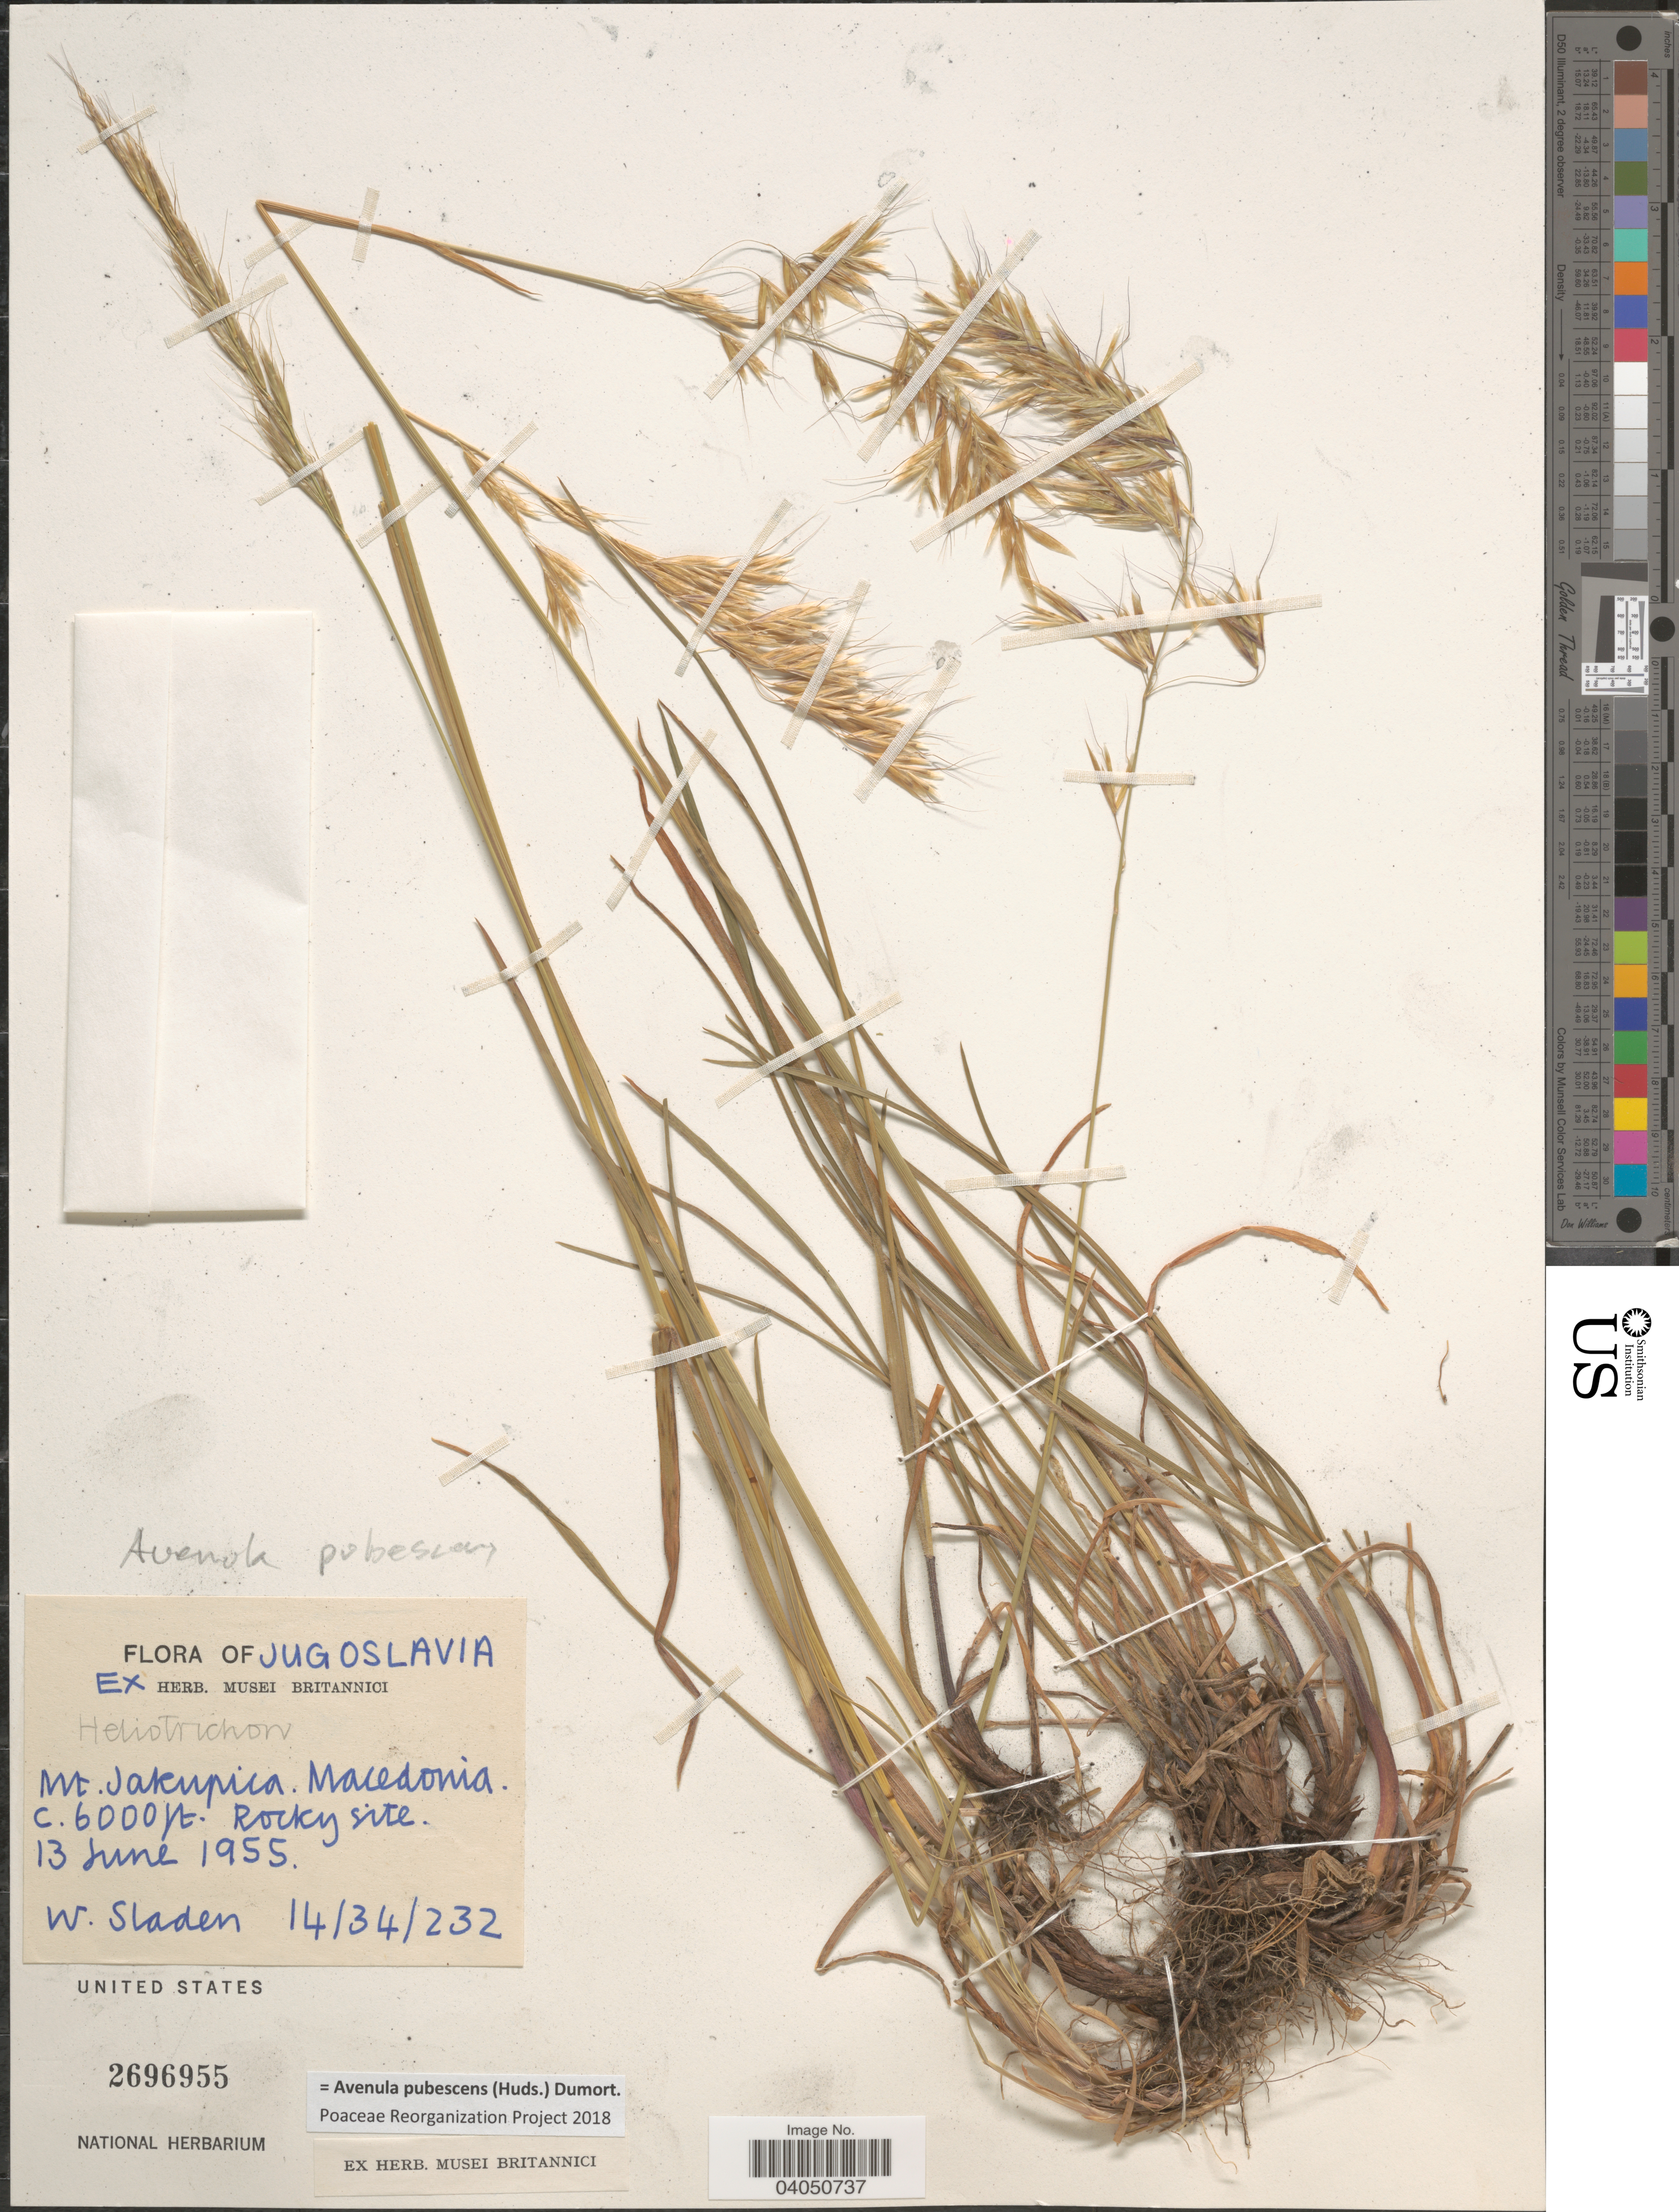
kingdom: Plantae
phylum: Tracheophyta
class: Liliopsida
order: Poales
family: Poaceae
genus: Avenula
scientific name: Avenula pubescens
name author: (Huds.) Dumort.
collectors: W. Sladen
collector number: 14/34/232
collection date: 1955-06-13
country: North Macedonia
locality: Jugoslavia [unsure placement] Mt. Jakupica.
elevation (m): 1829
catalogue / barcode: US 2696955